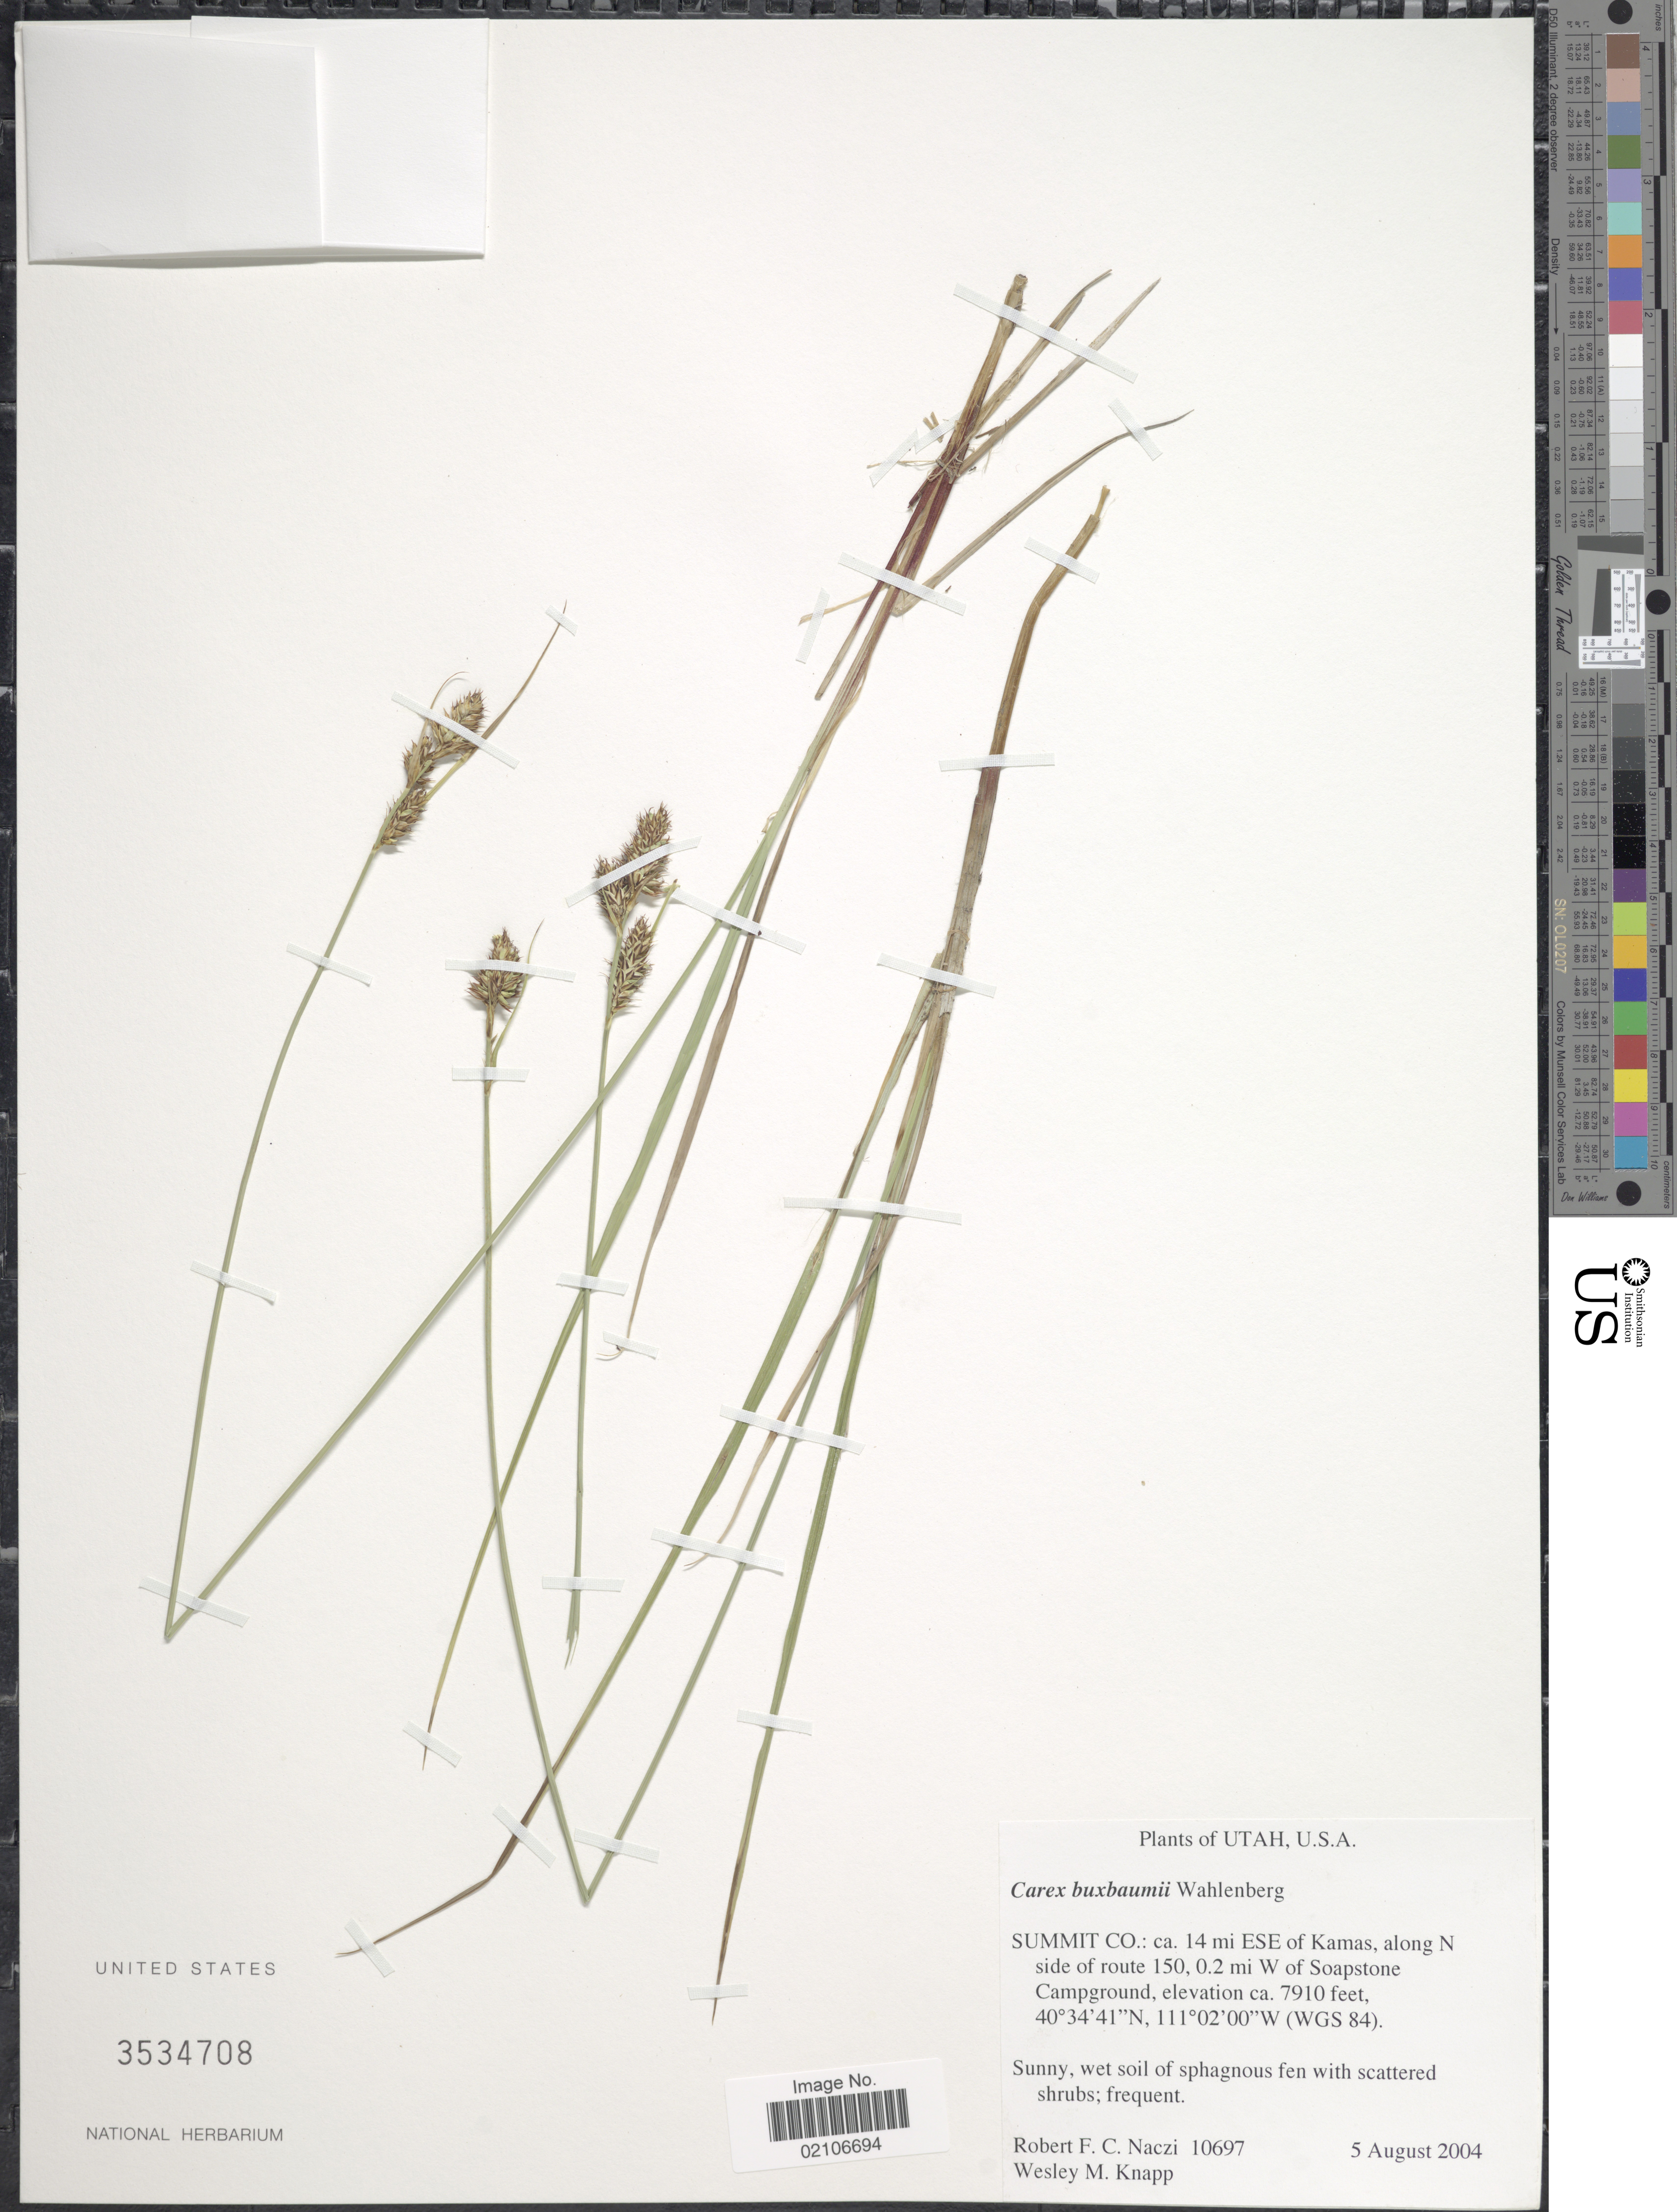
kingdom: Plantae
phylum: Tracheophyta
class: Liliopsida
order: Poales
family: Cyperaceae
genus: Carex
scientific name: Carex buxbaumii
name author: Wahlenb.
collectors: R. F. C. Naczi & W. Knapp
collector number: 10697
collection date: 2004-08-05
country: United States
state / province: Utah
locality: Summit Co.: ca. 14 mi ESE of Kamas, along N side of route 150, 0.2 mi W of Soapstone Campground. WGS 84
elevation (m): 2411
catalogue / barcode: US 3534708